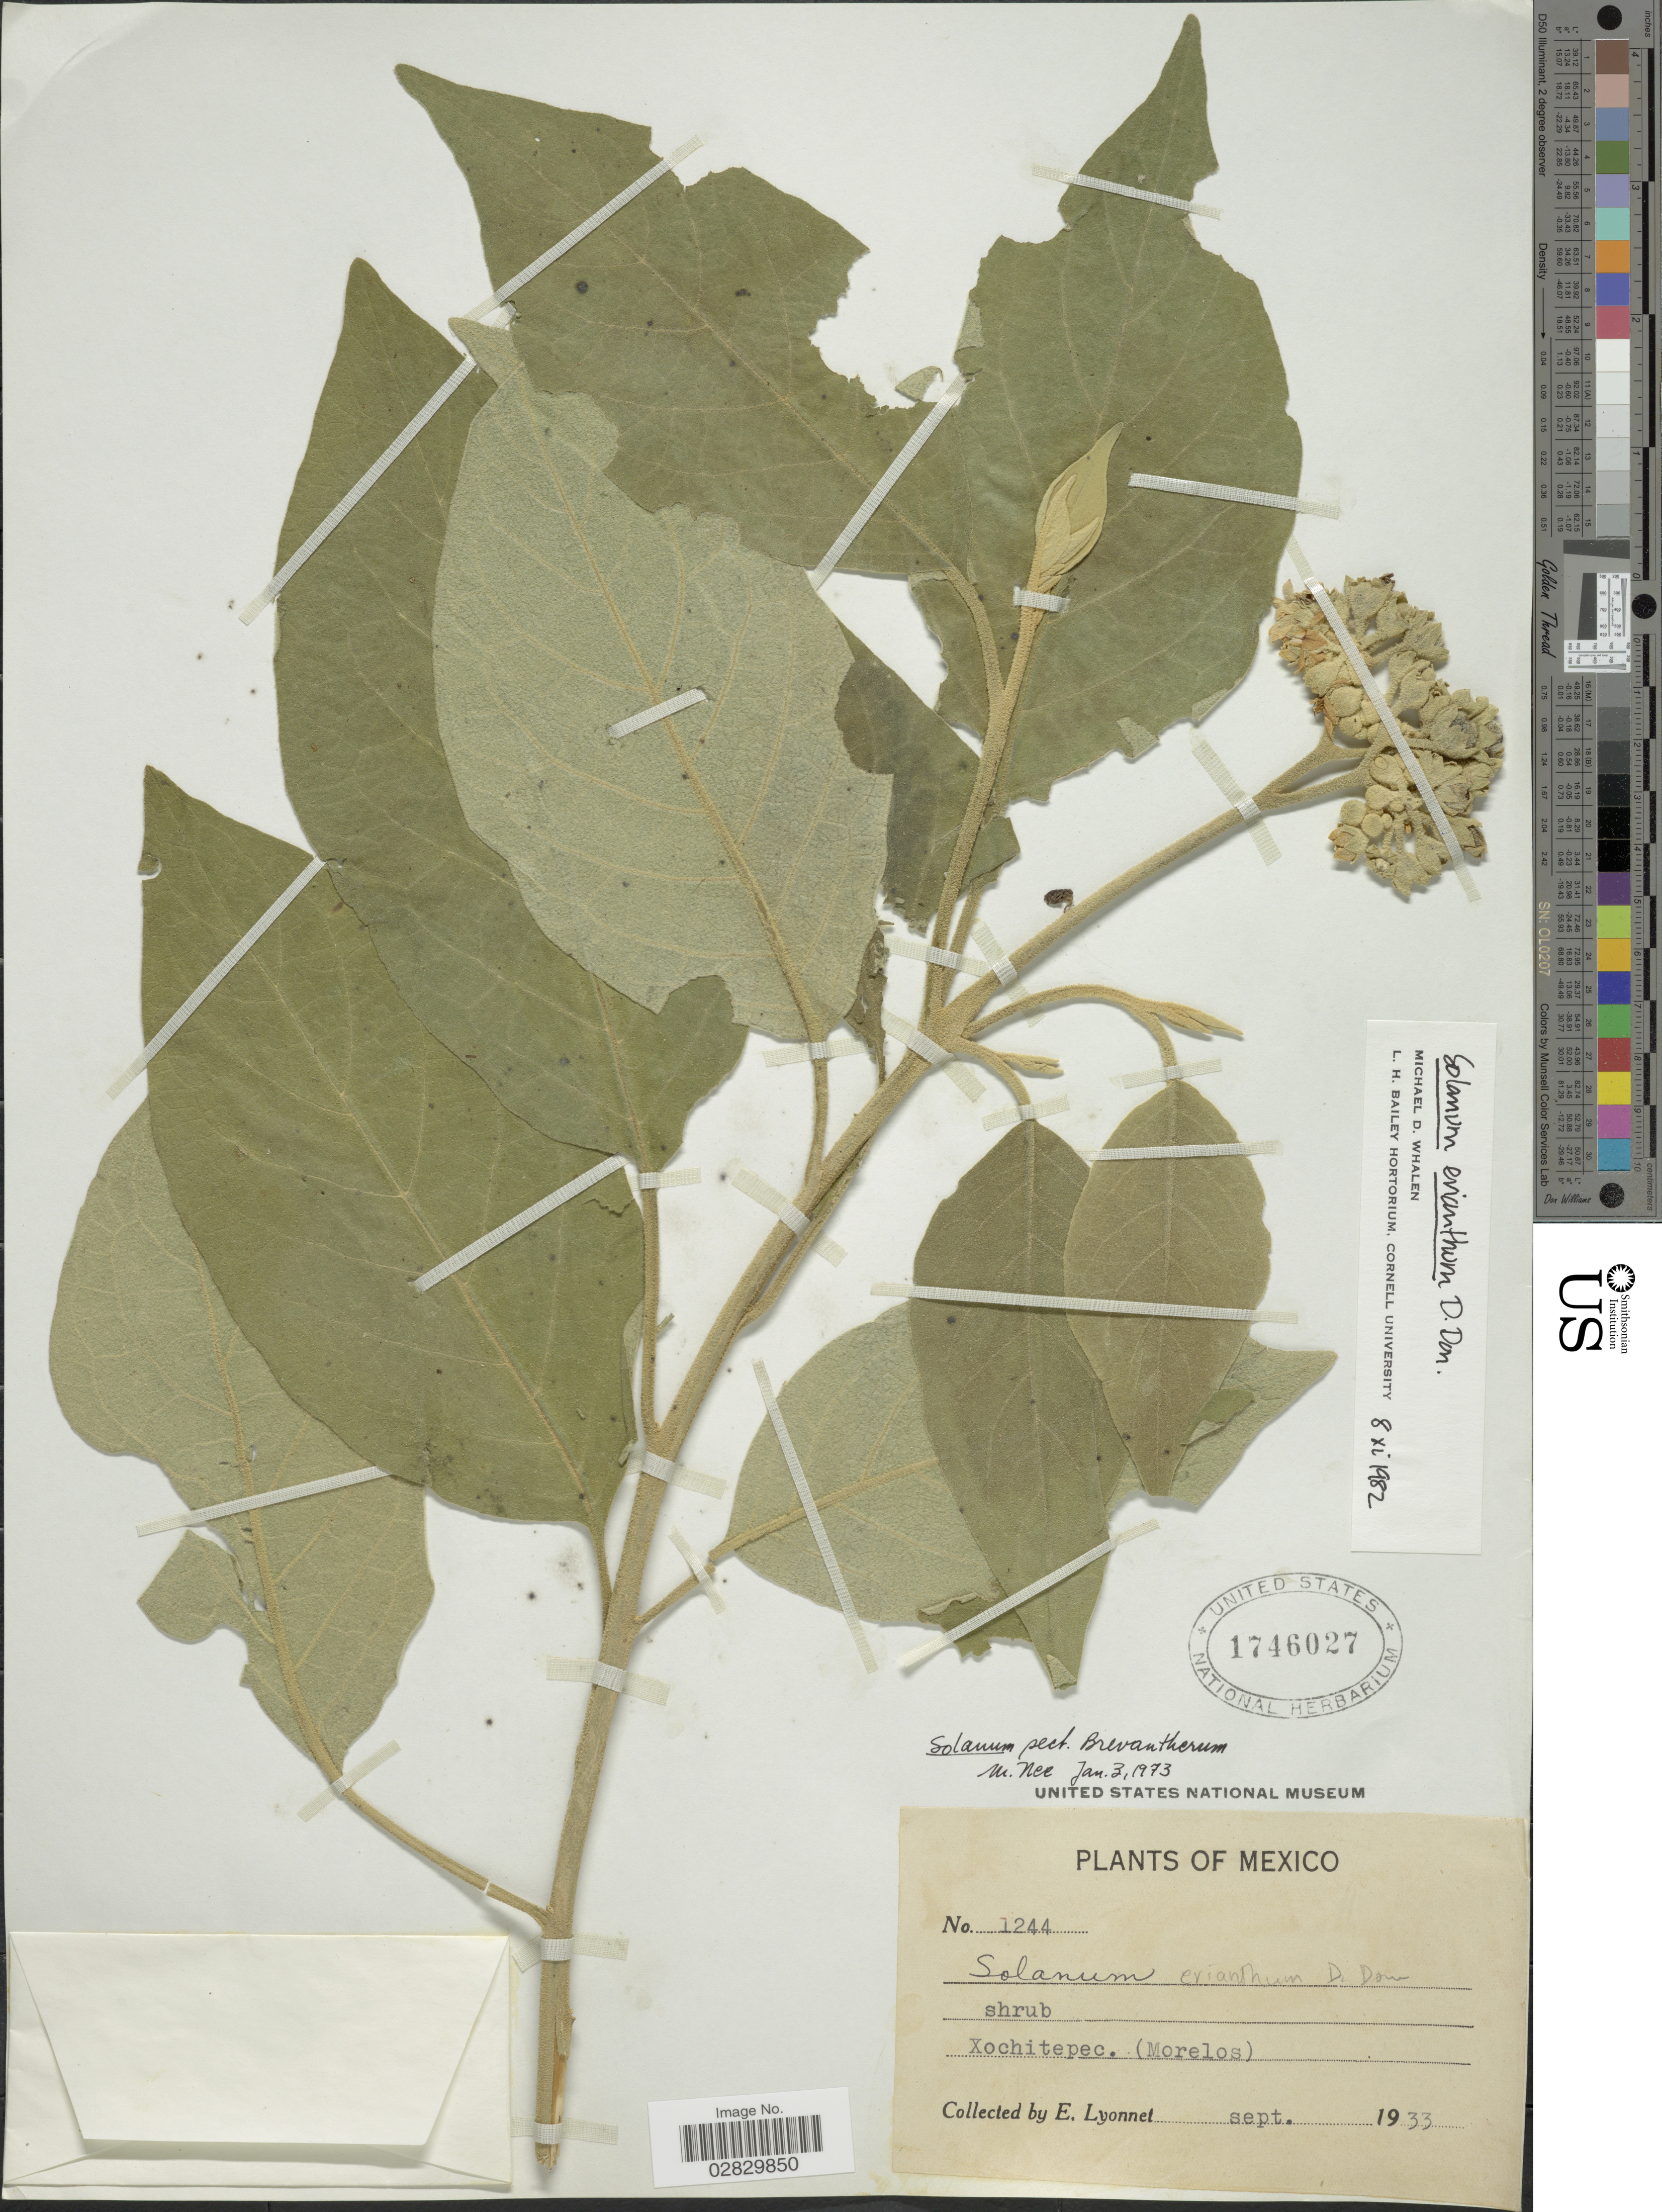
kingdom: Plantae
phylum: Tracheophyta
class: Magnoliopsida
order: Solanales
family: Solanaceae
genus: Solanum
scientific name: Solanum erianthum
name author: D. Don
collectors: E. Lyonnet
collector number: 1244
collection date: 1933-09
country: Mexico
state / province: Morelos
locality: Xochitepec.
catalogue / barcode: US 1746027